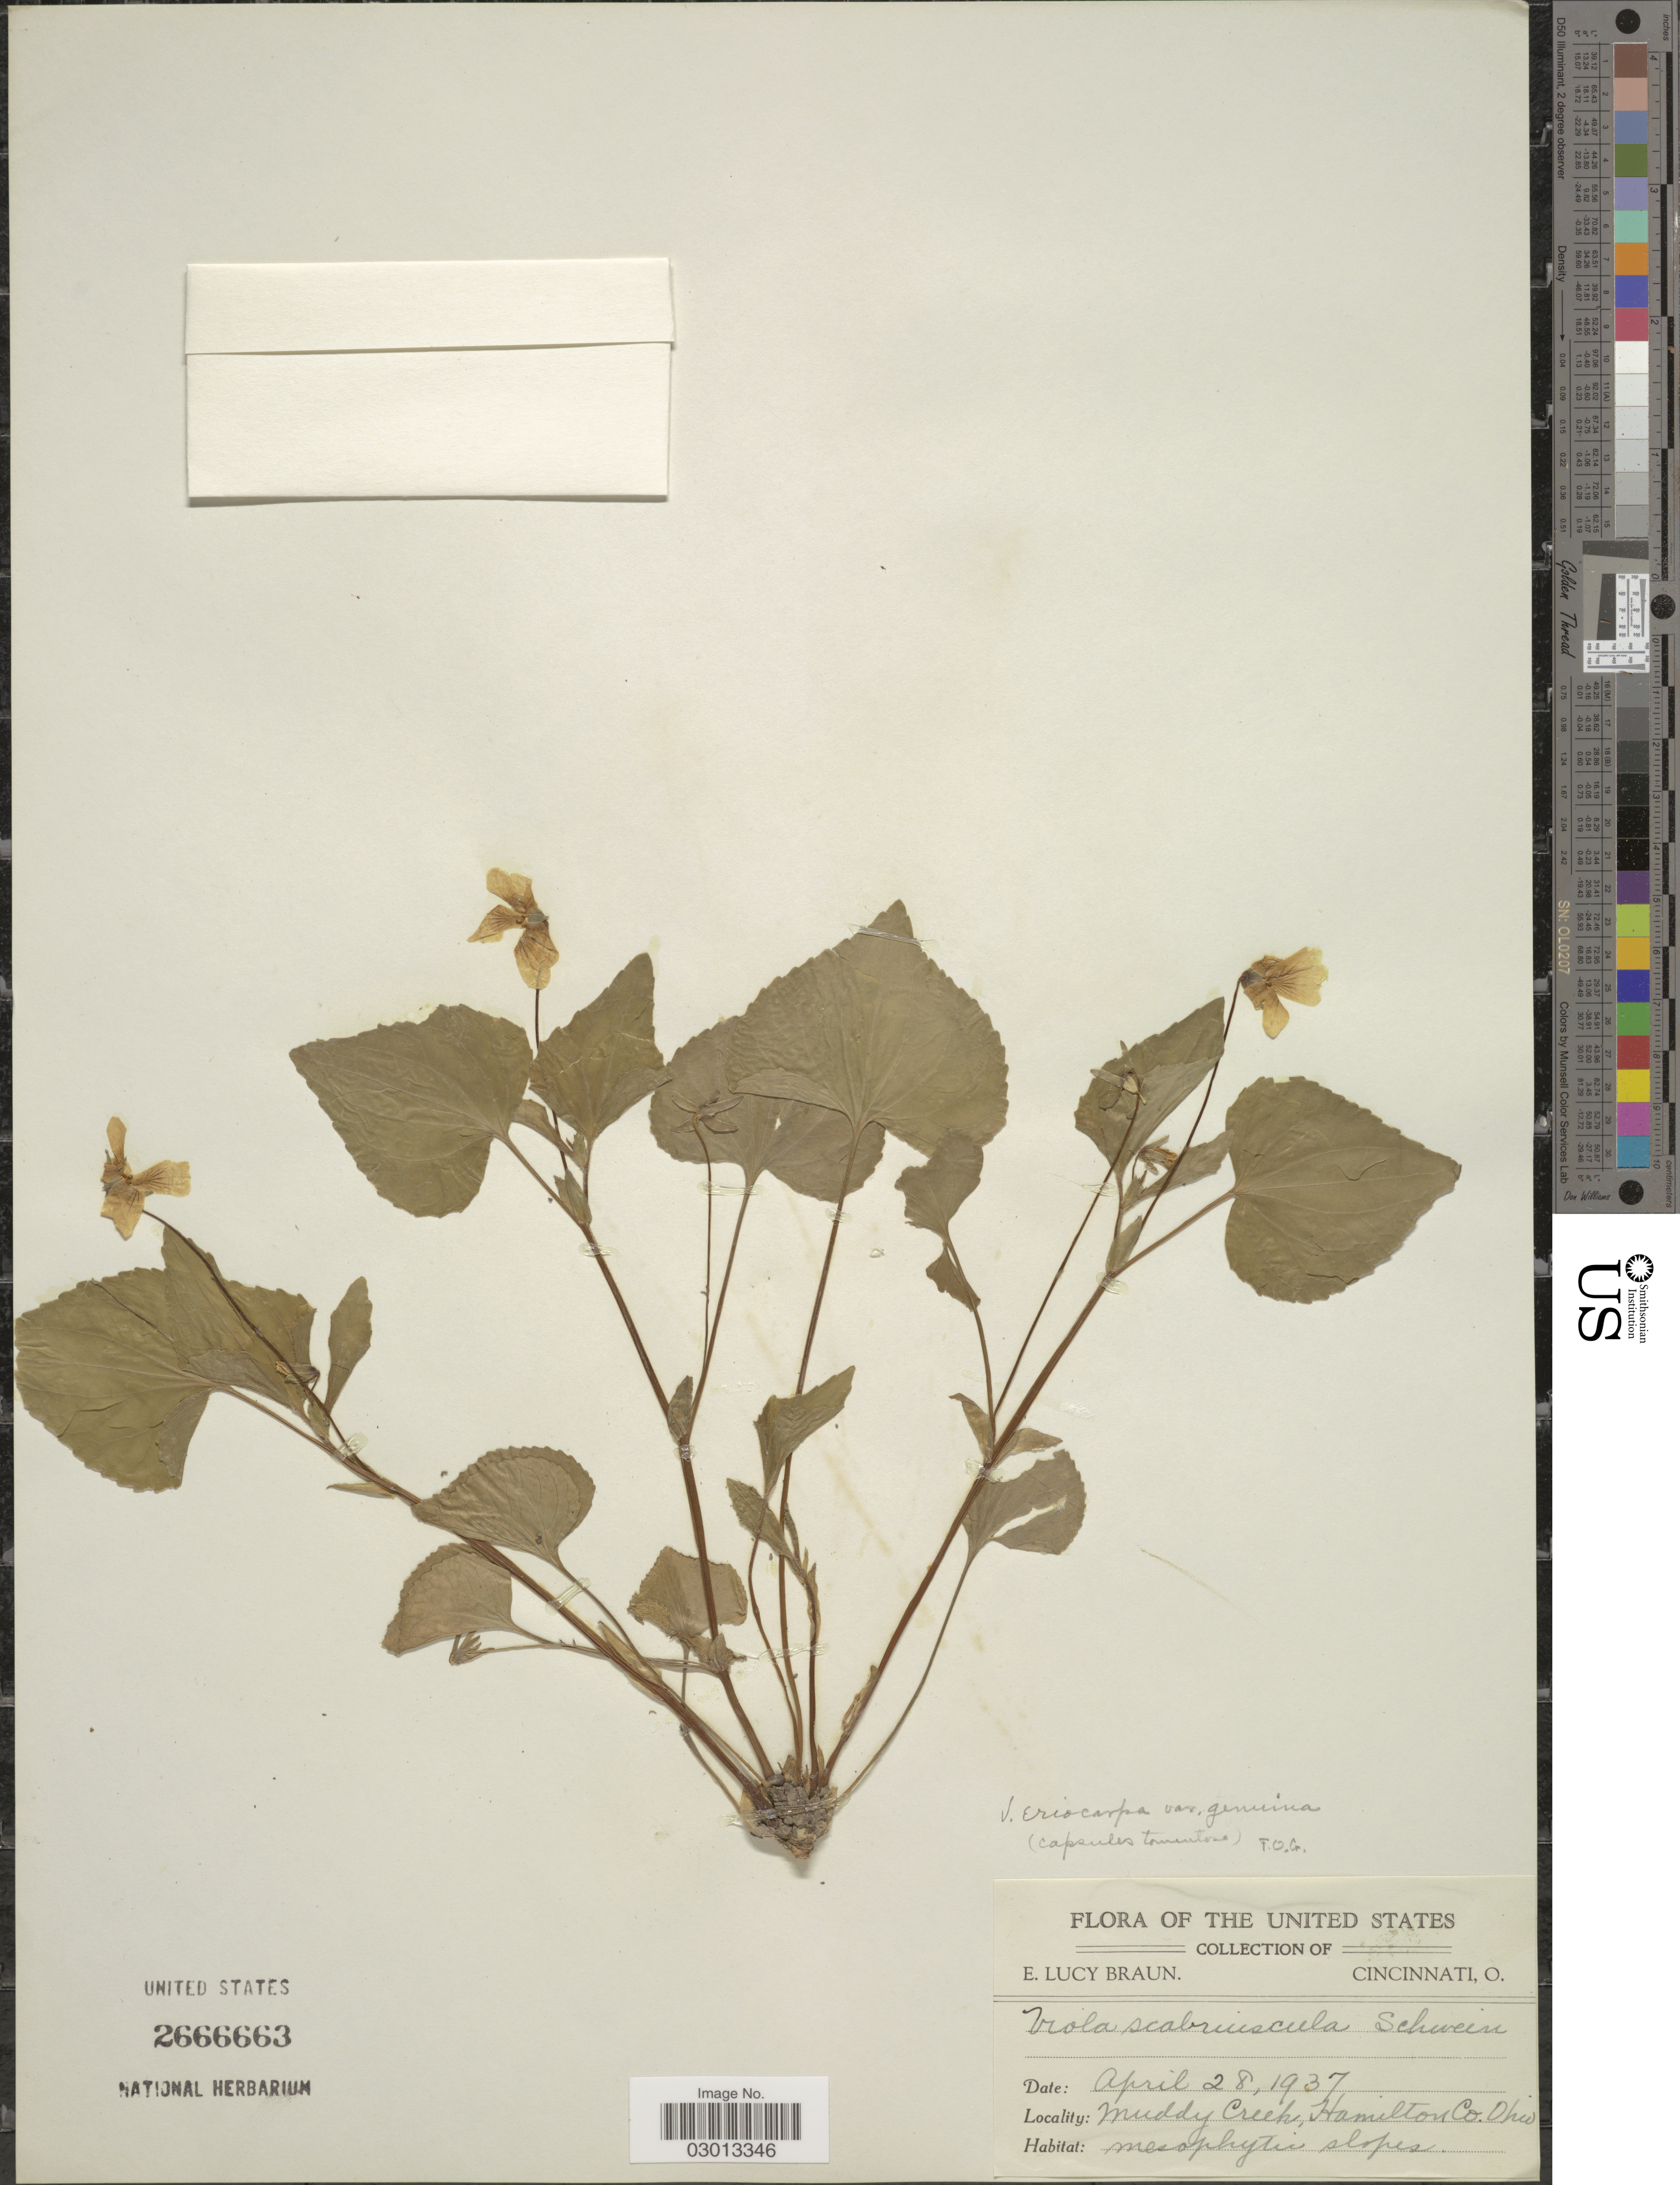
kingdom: Plantae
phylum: Tracheophyta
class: Magnoliopsida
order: Malpighiales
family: Violaceae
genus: Viola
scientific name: Viola pensylvanica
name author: Michx.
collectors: E. L. Braun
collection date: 1937-04-28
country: United States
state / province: Ohio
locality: Muddy Creek, Hamilton Co.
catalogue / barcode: US 2666663